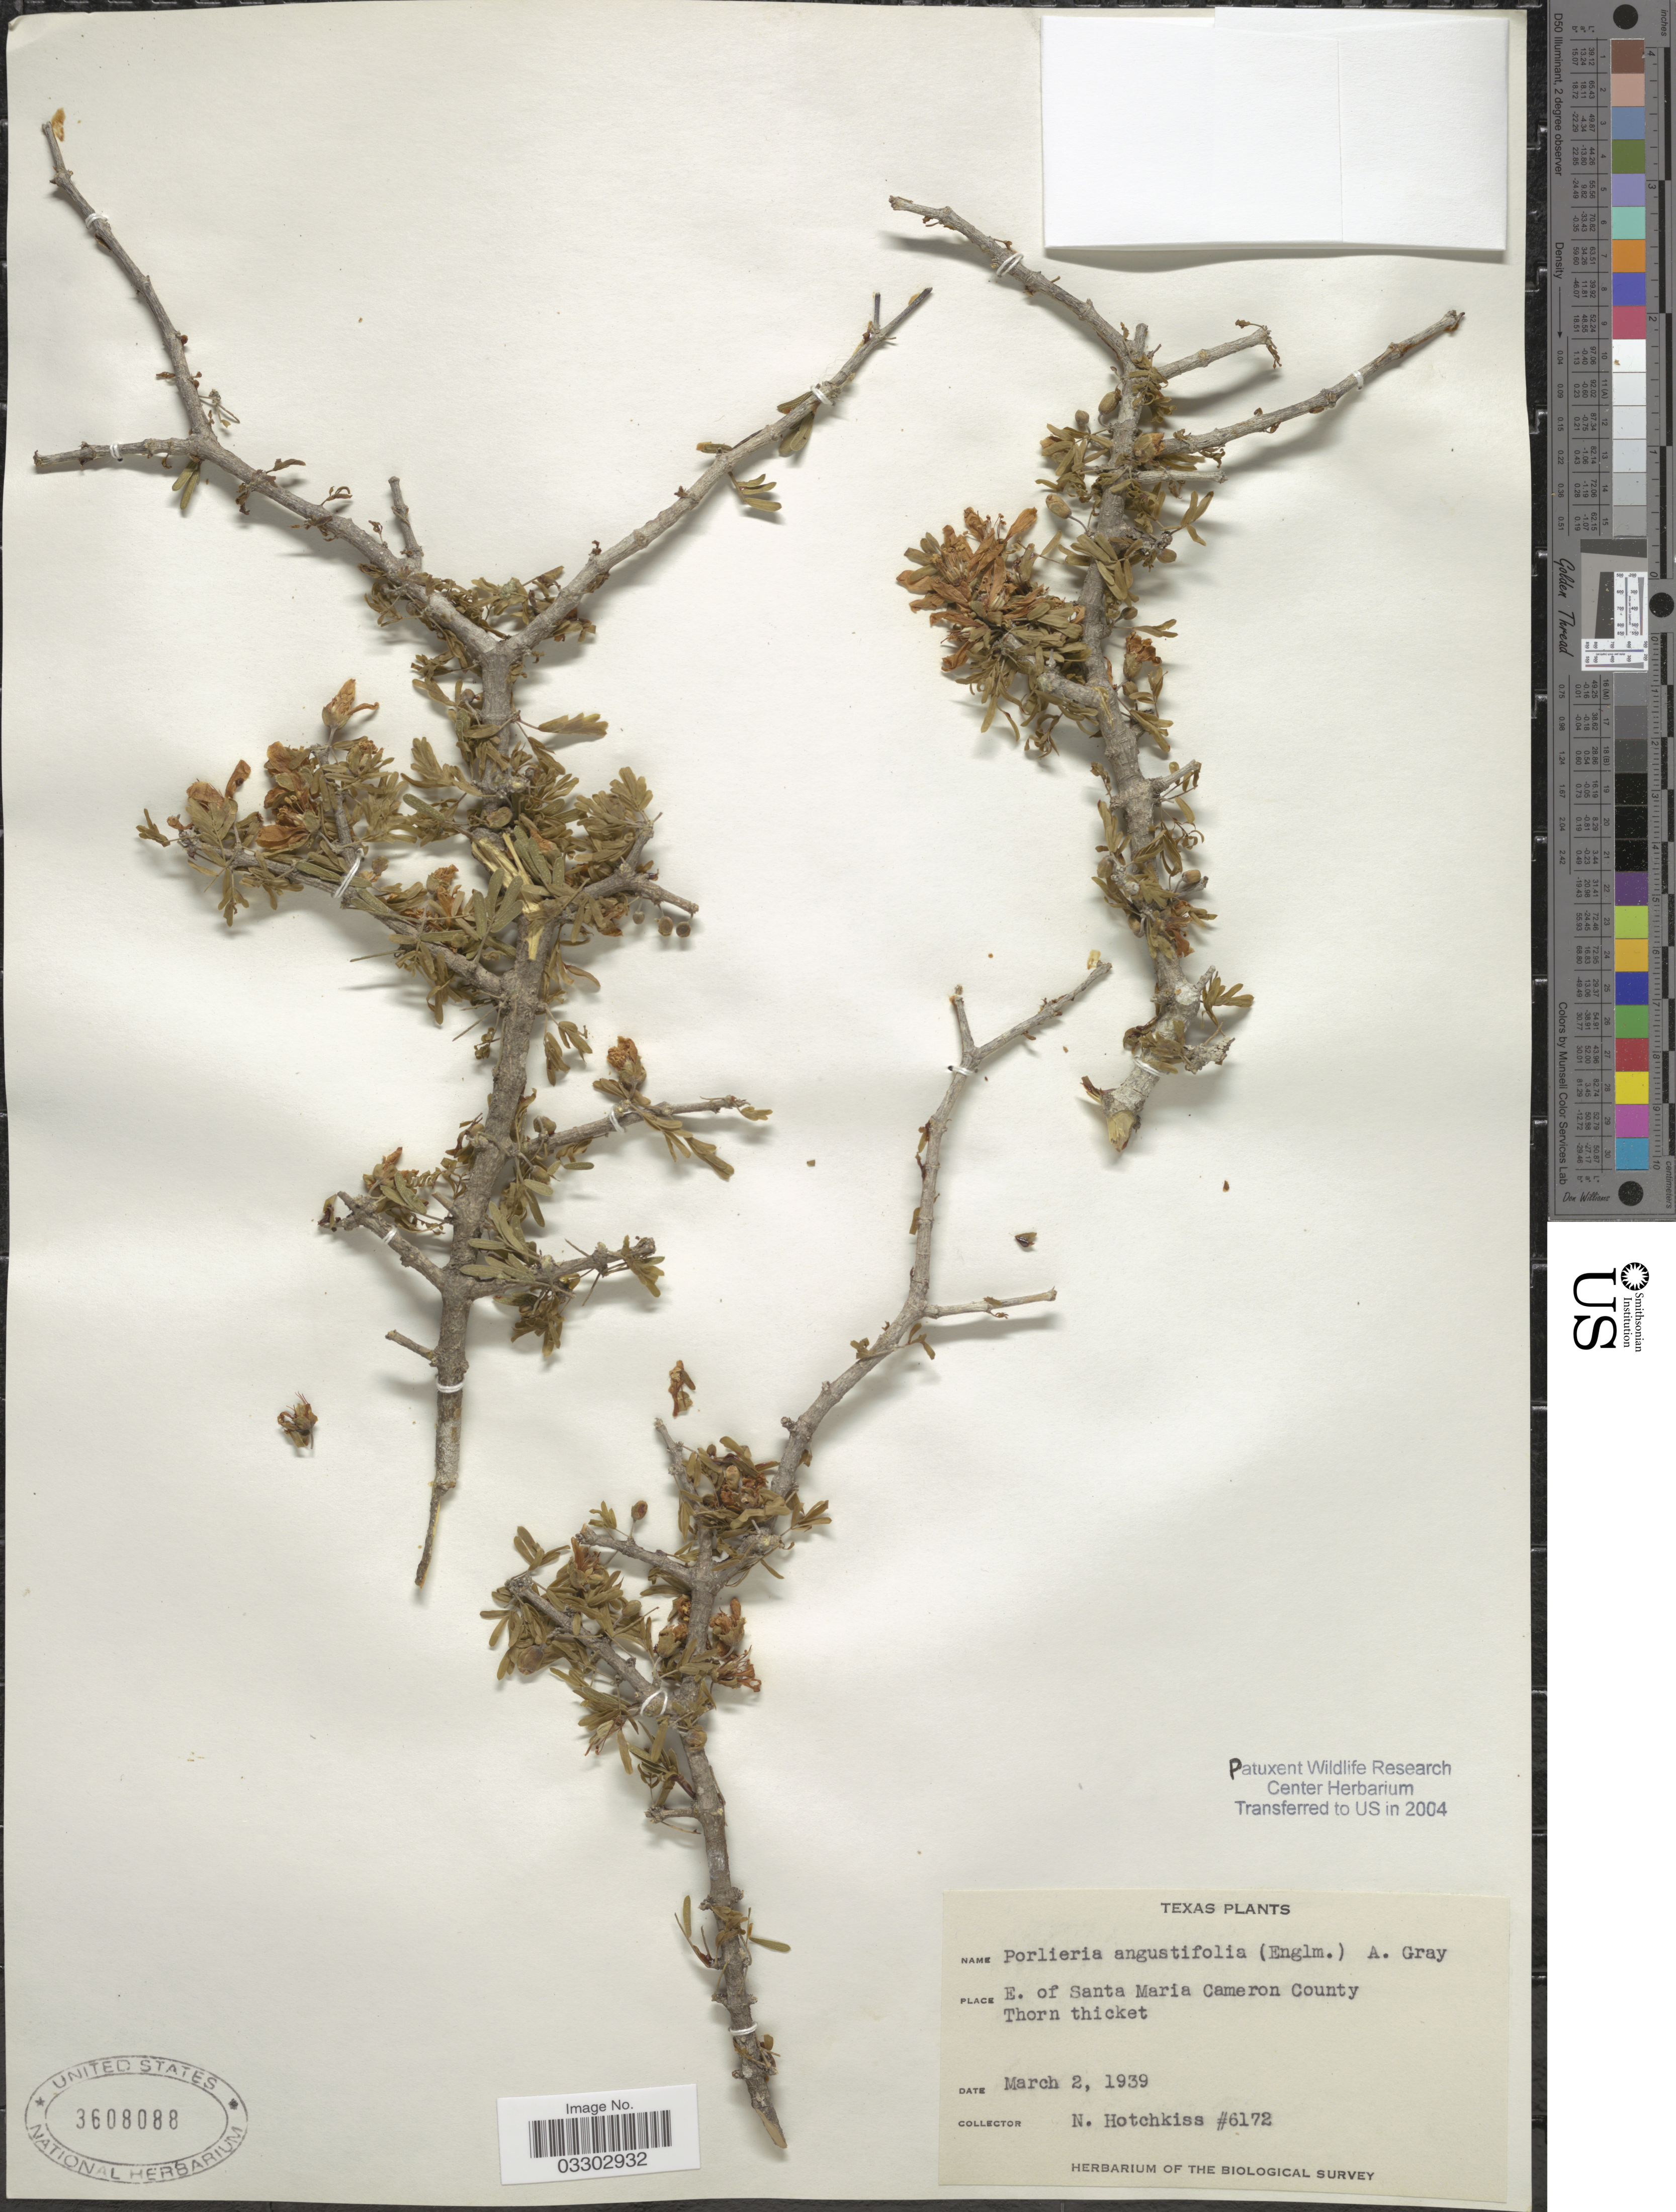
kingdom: Plantae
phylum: Tracheophyta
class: Magnoliopsida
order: Zygophyllales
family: Zygophyllaceae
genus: Guaiacum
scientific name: Guaiacum angustifolium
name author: Engelm.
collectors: N. Hotchkiss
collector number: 6172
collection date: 1939-03-02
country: United States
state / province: Texas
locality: E. of Santa Maria Cameron County Thorn thicket.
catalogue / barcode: US 3608088